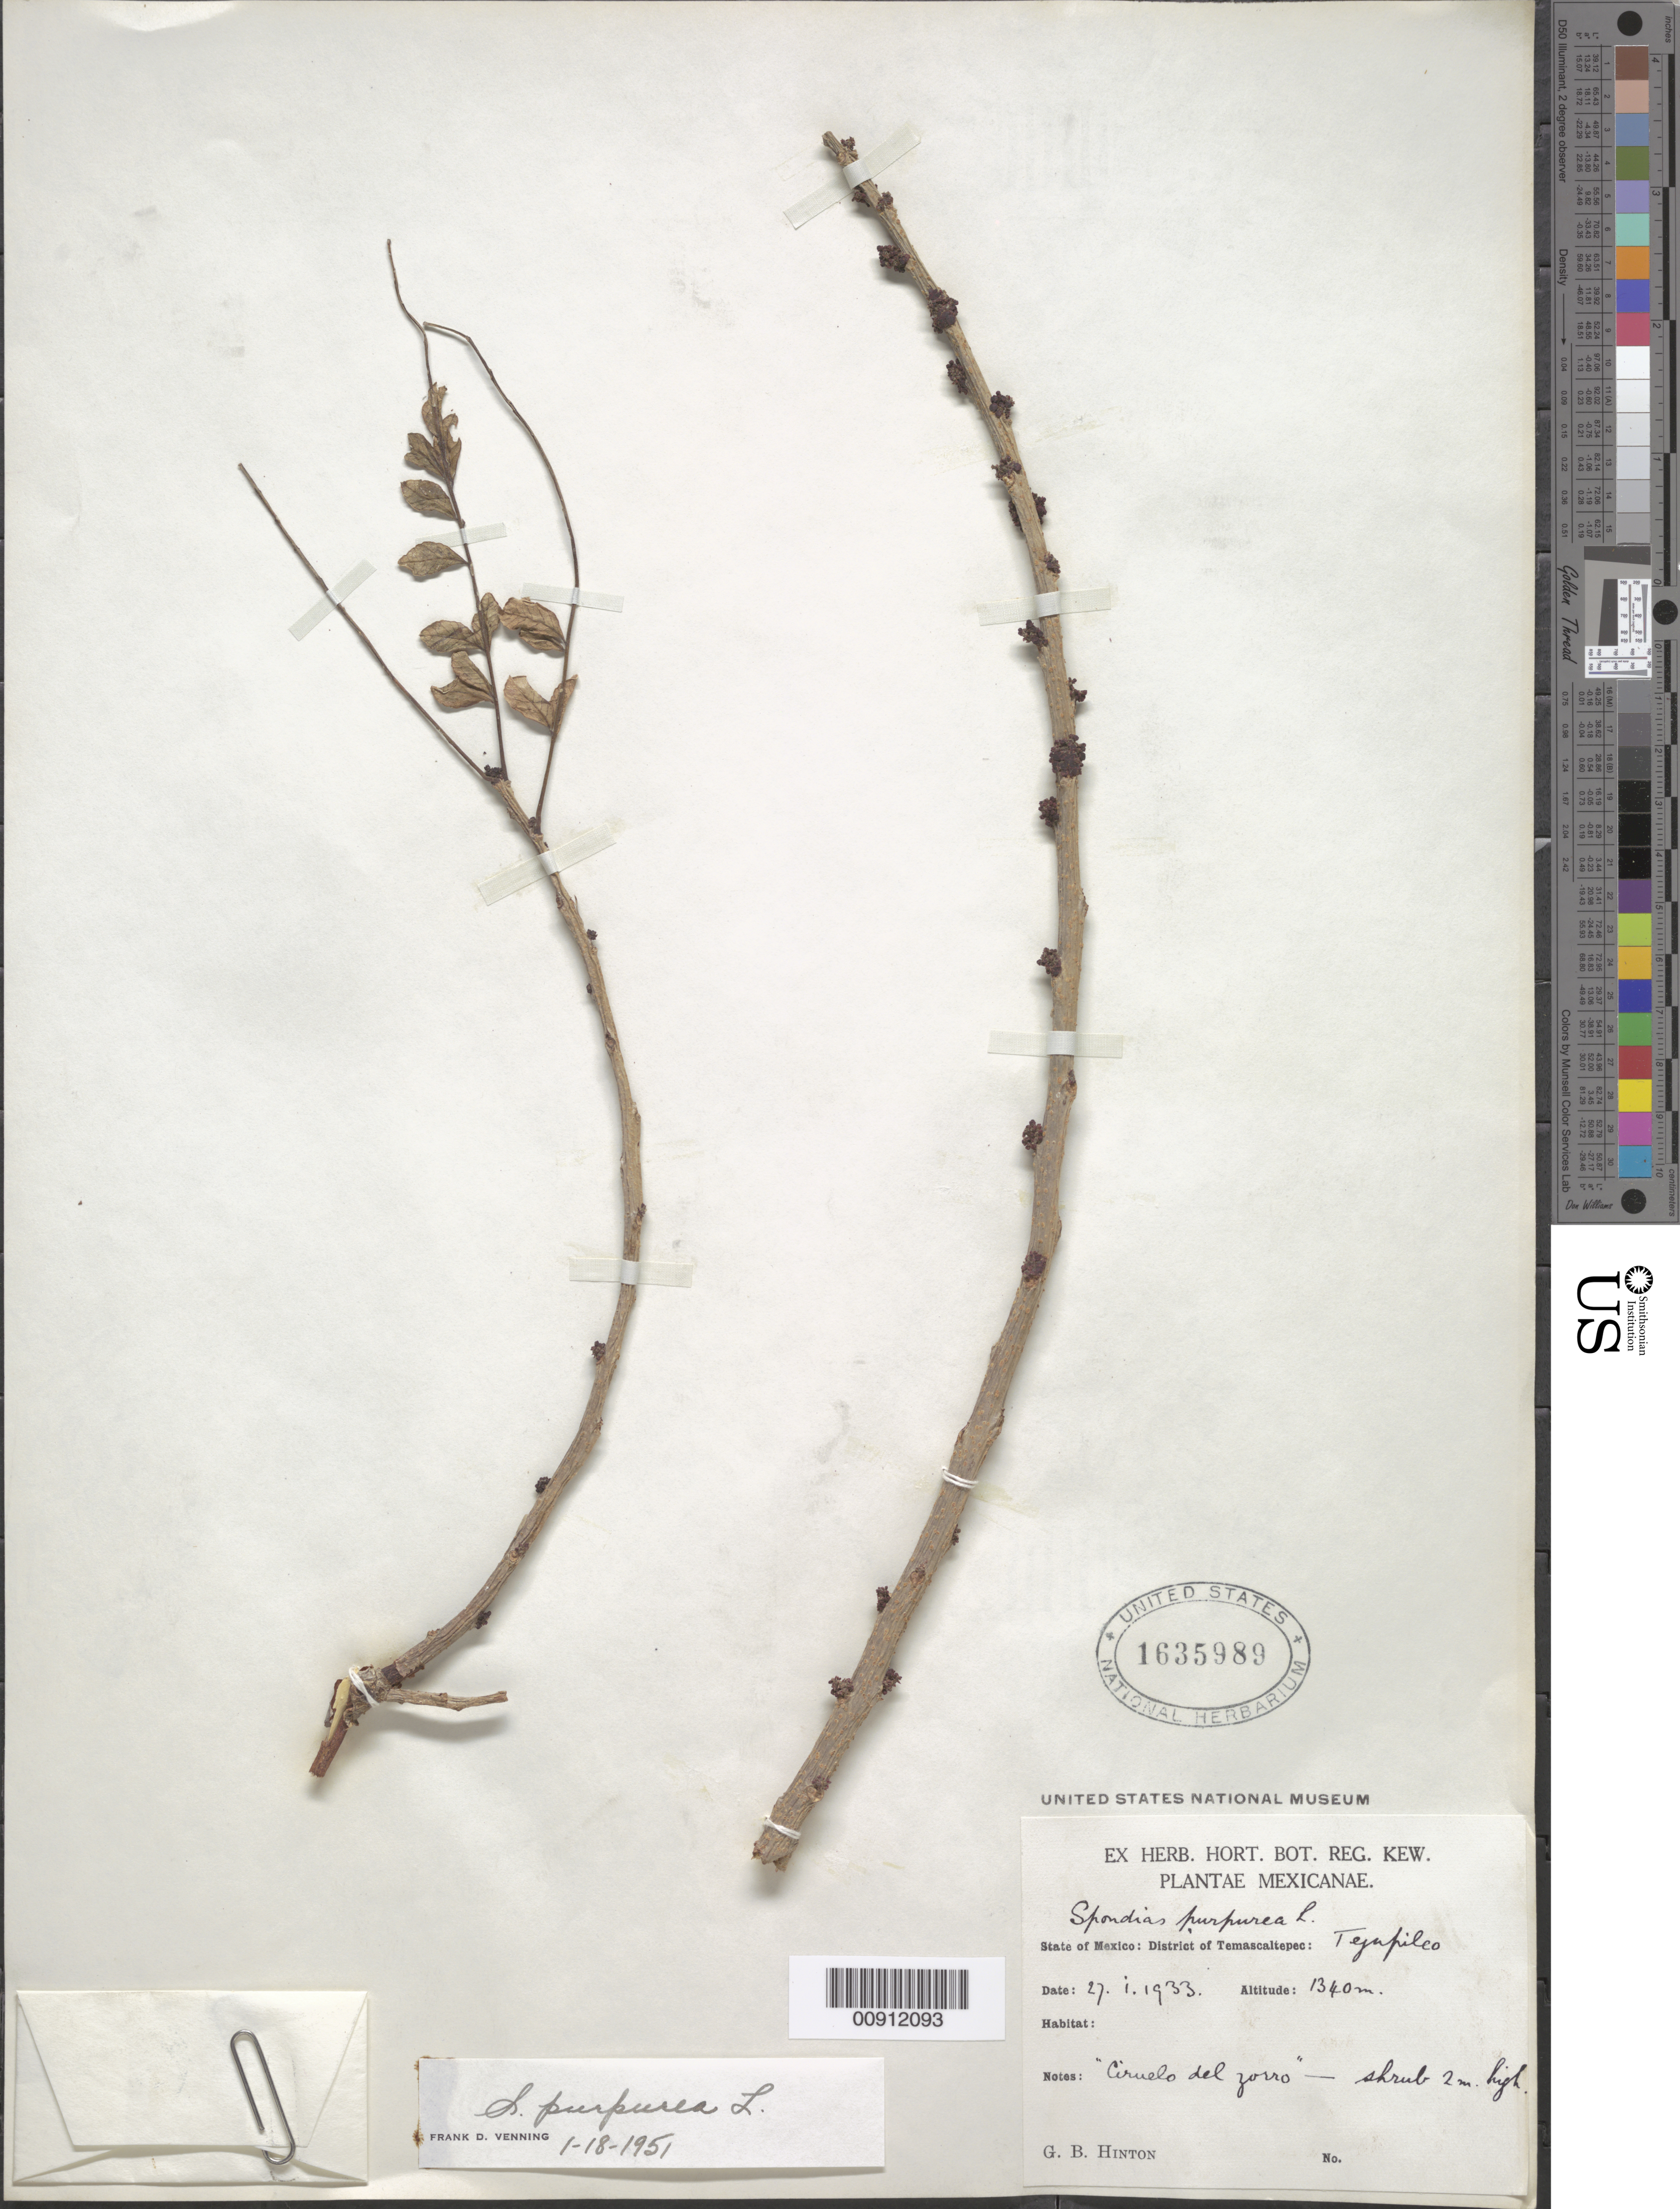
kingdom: Plantae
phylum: Tracheophyta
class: Magnoliopsida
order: Sapindales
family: Anacardiaceae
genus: Spondias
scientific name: Spondias purpurea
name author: L.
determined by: Mitchell, John D.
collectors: G. B. Hinton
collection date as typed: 27 Jan 1933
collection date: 1933-01-27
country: Mexico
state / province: México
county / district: Temascaltepec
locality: State of Mexico: District of Temascaltepec: Tejupilco.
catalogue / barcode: US 1635989